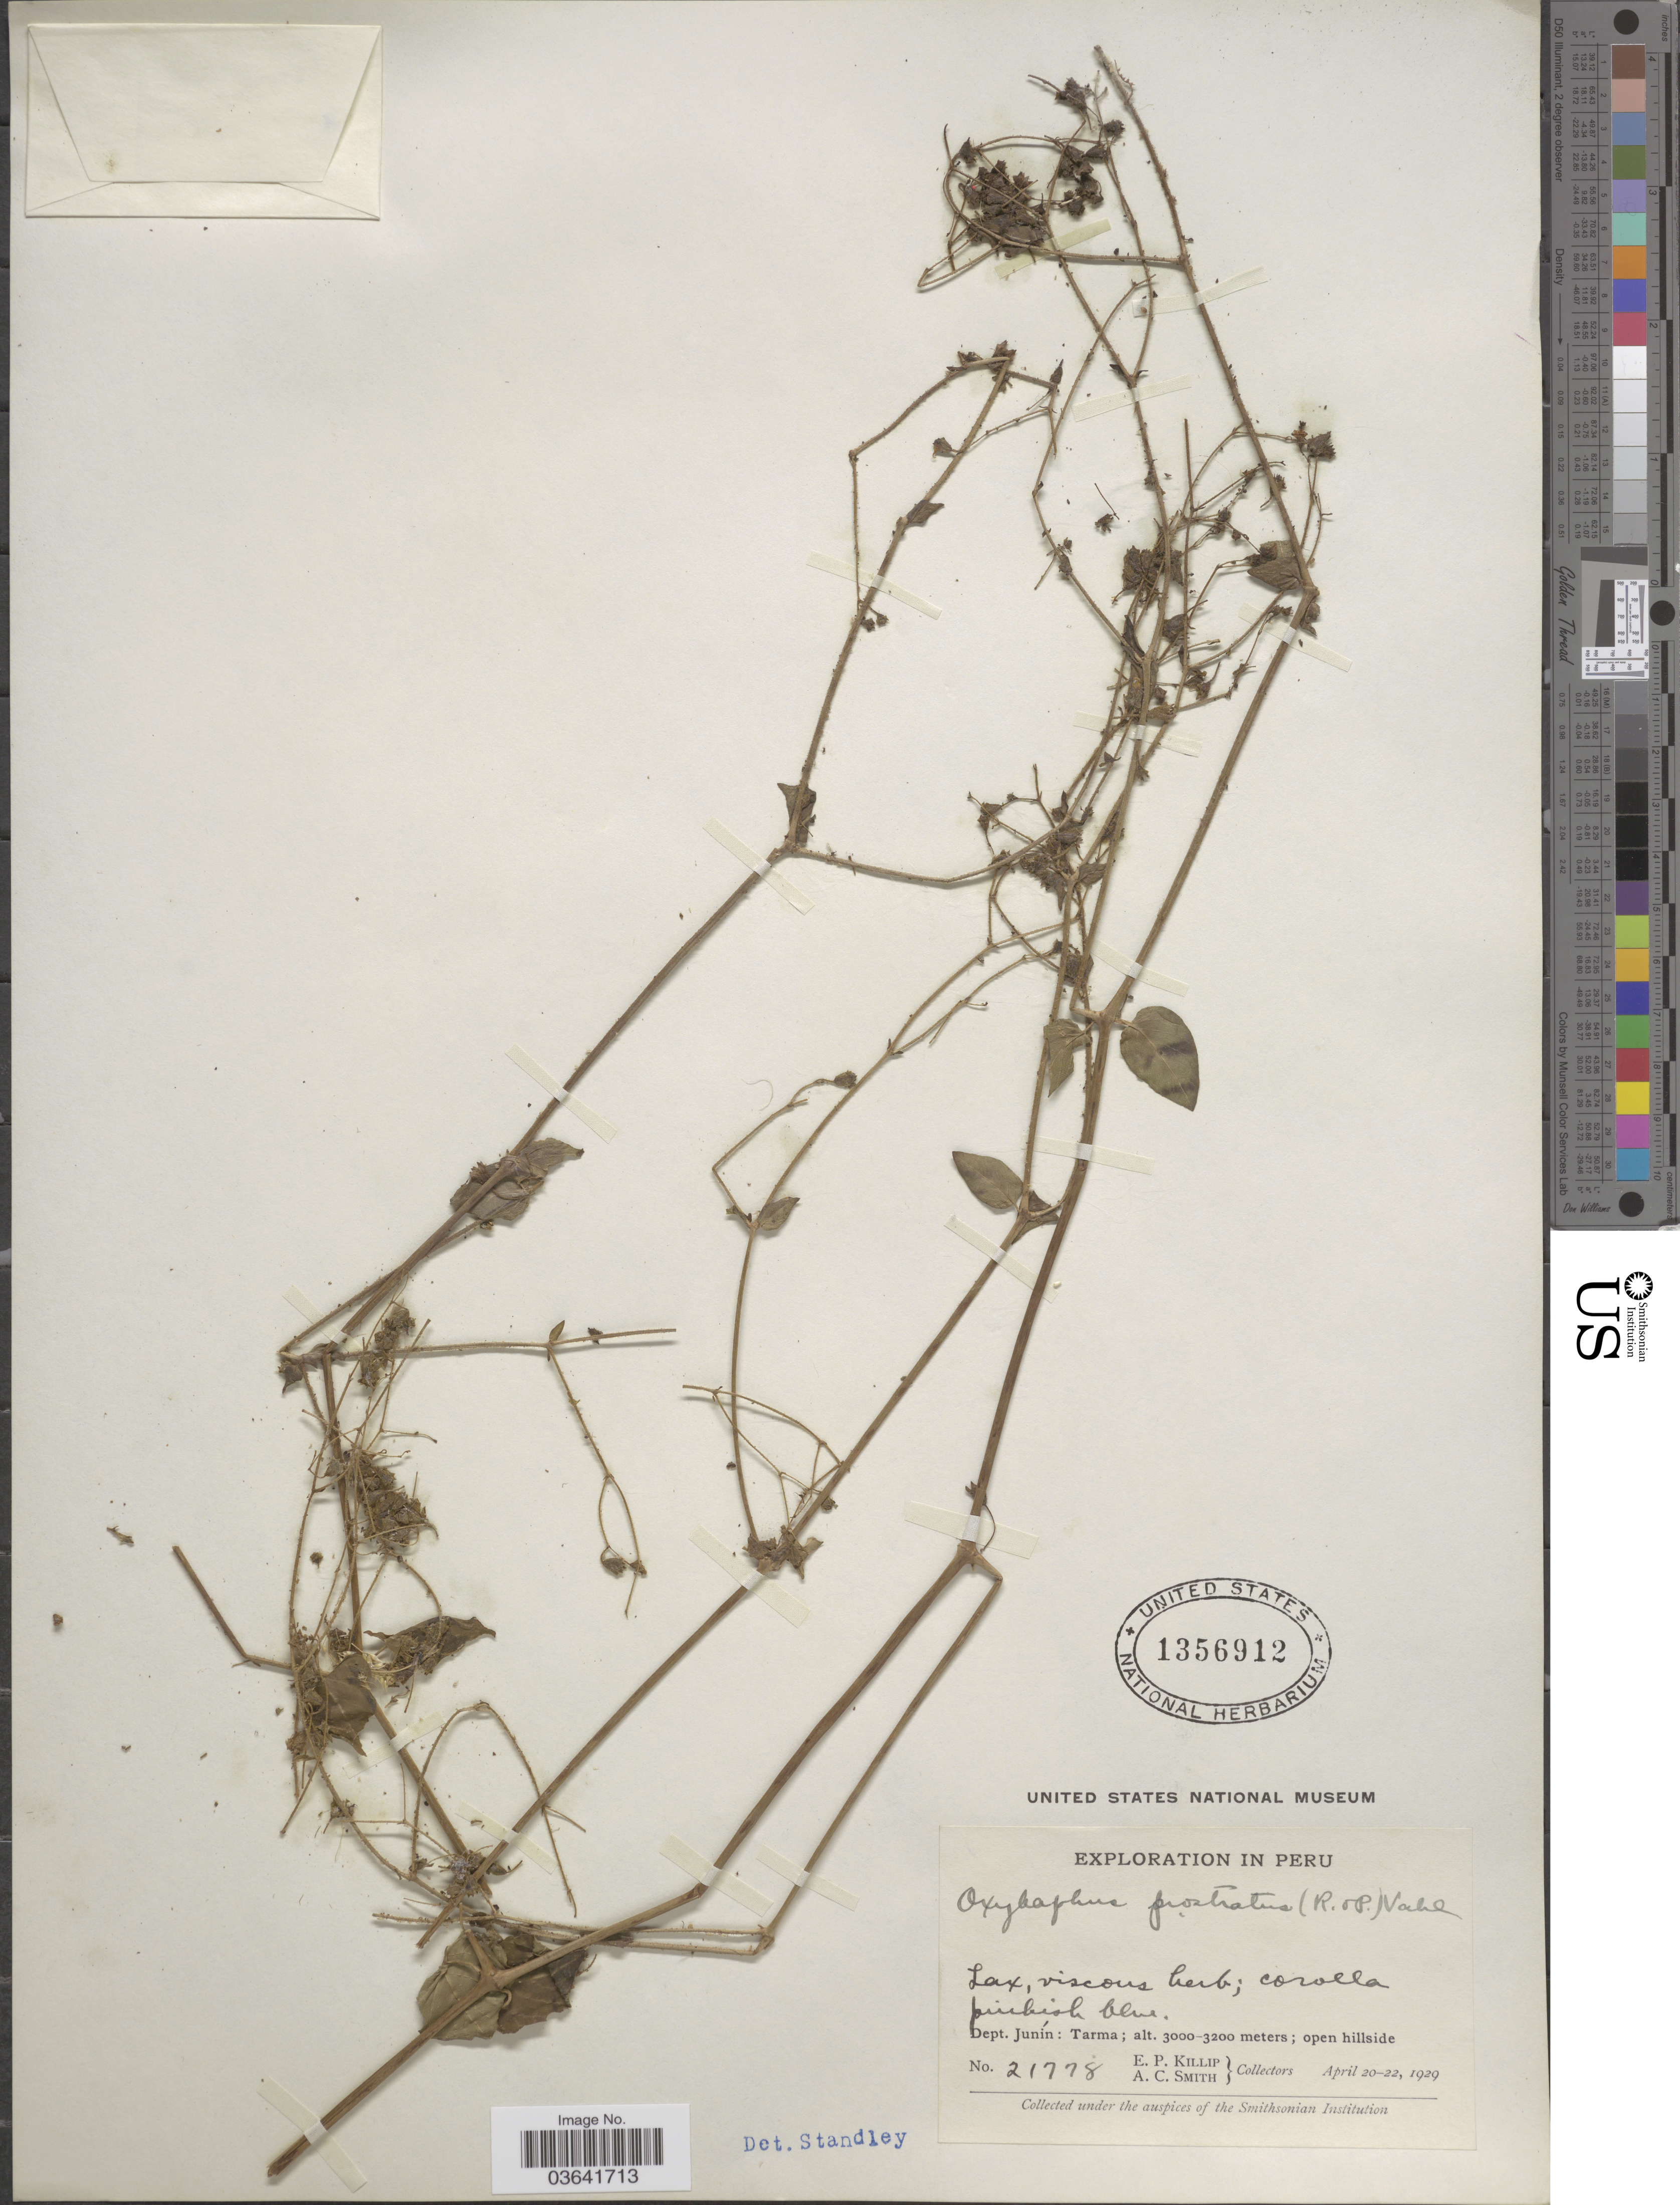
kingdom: Plantae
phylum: Tracheophyta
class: Magnoliopsida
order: Caryophyllales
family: Nyctaginaceae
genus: Mirabilis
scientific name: Mirabilis prostrata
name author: (Ruiz & Pav.) Heimerl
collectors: E. P. Killip & A. C. Smith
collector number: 21778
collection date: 1929-04-20/1929-04-22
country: Peru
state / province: Junín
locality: Dept. Junín: Tarma.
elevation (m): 3000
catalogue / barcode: US 1356912